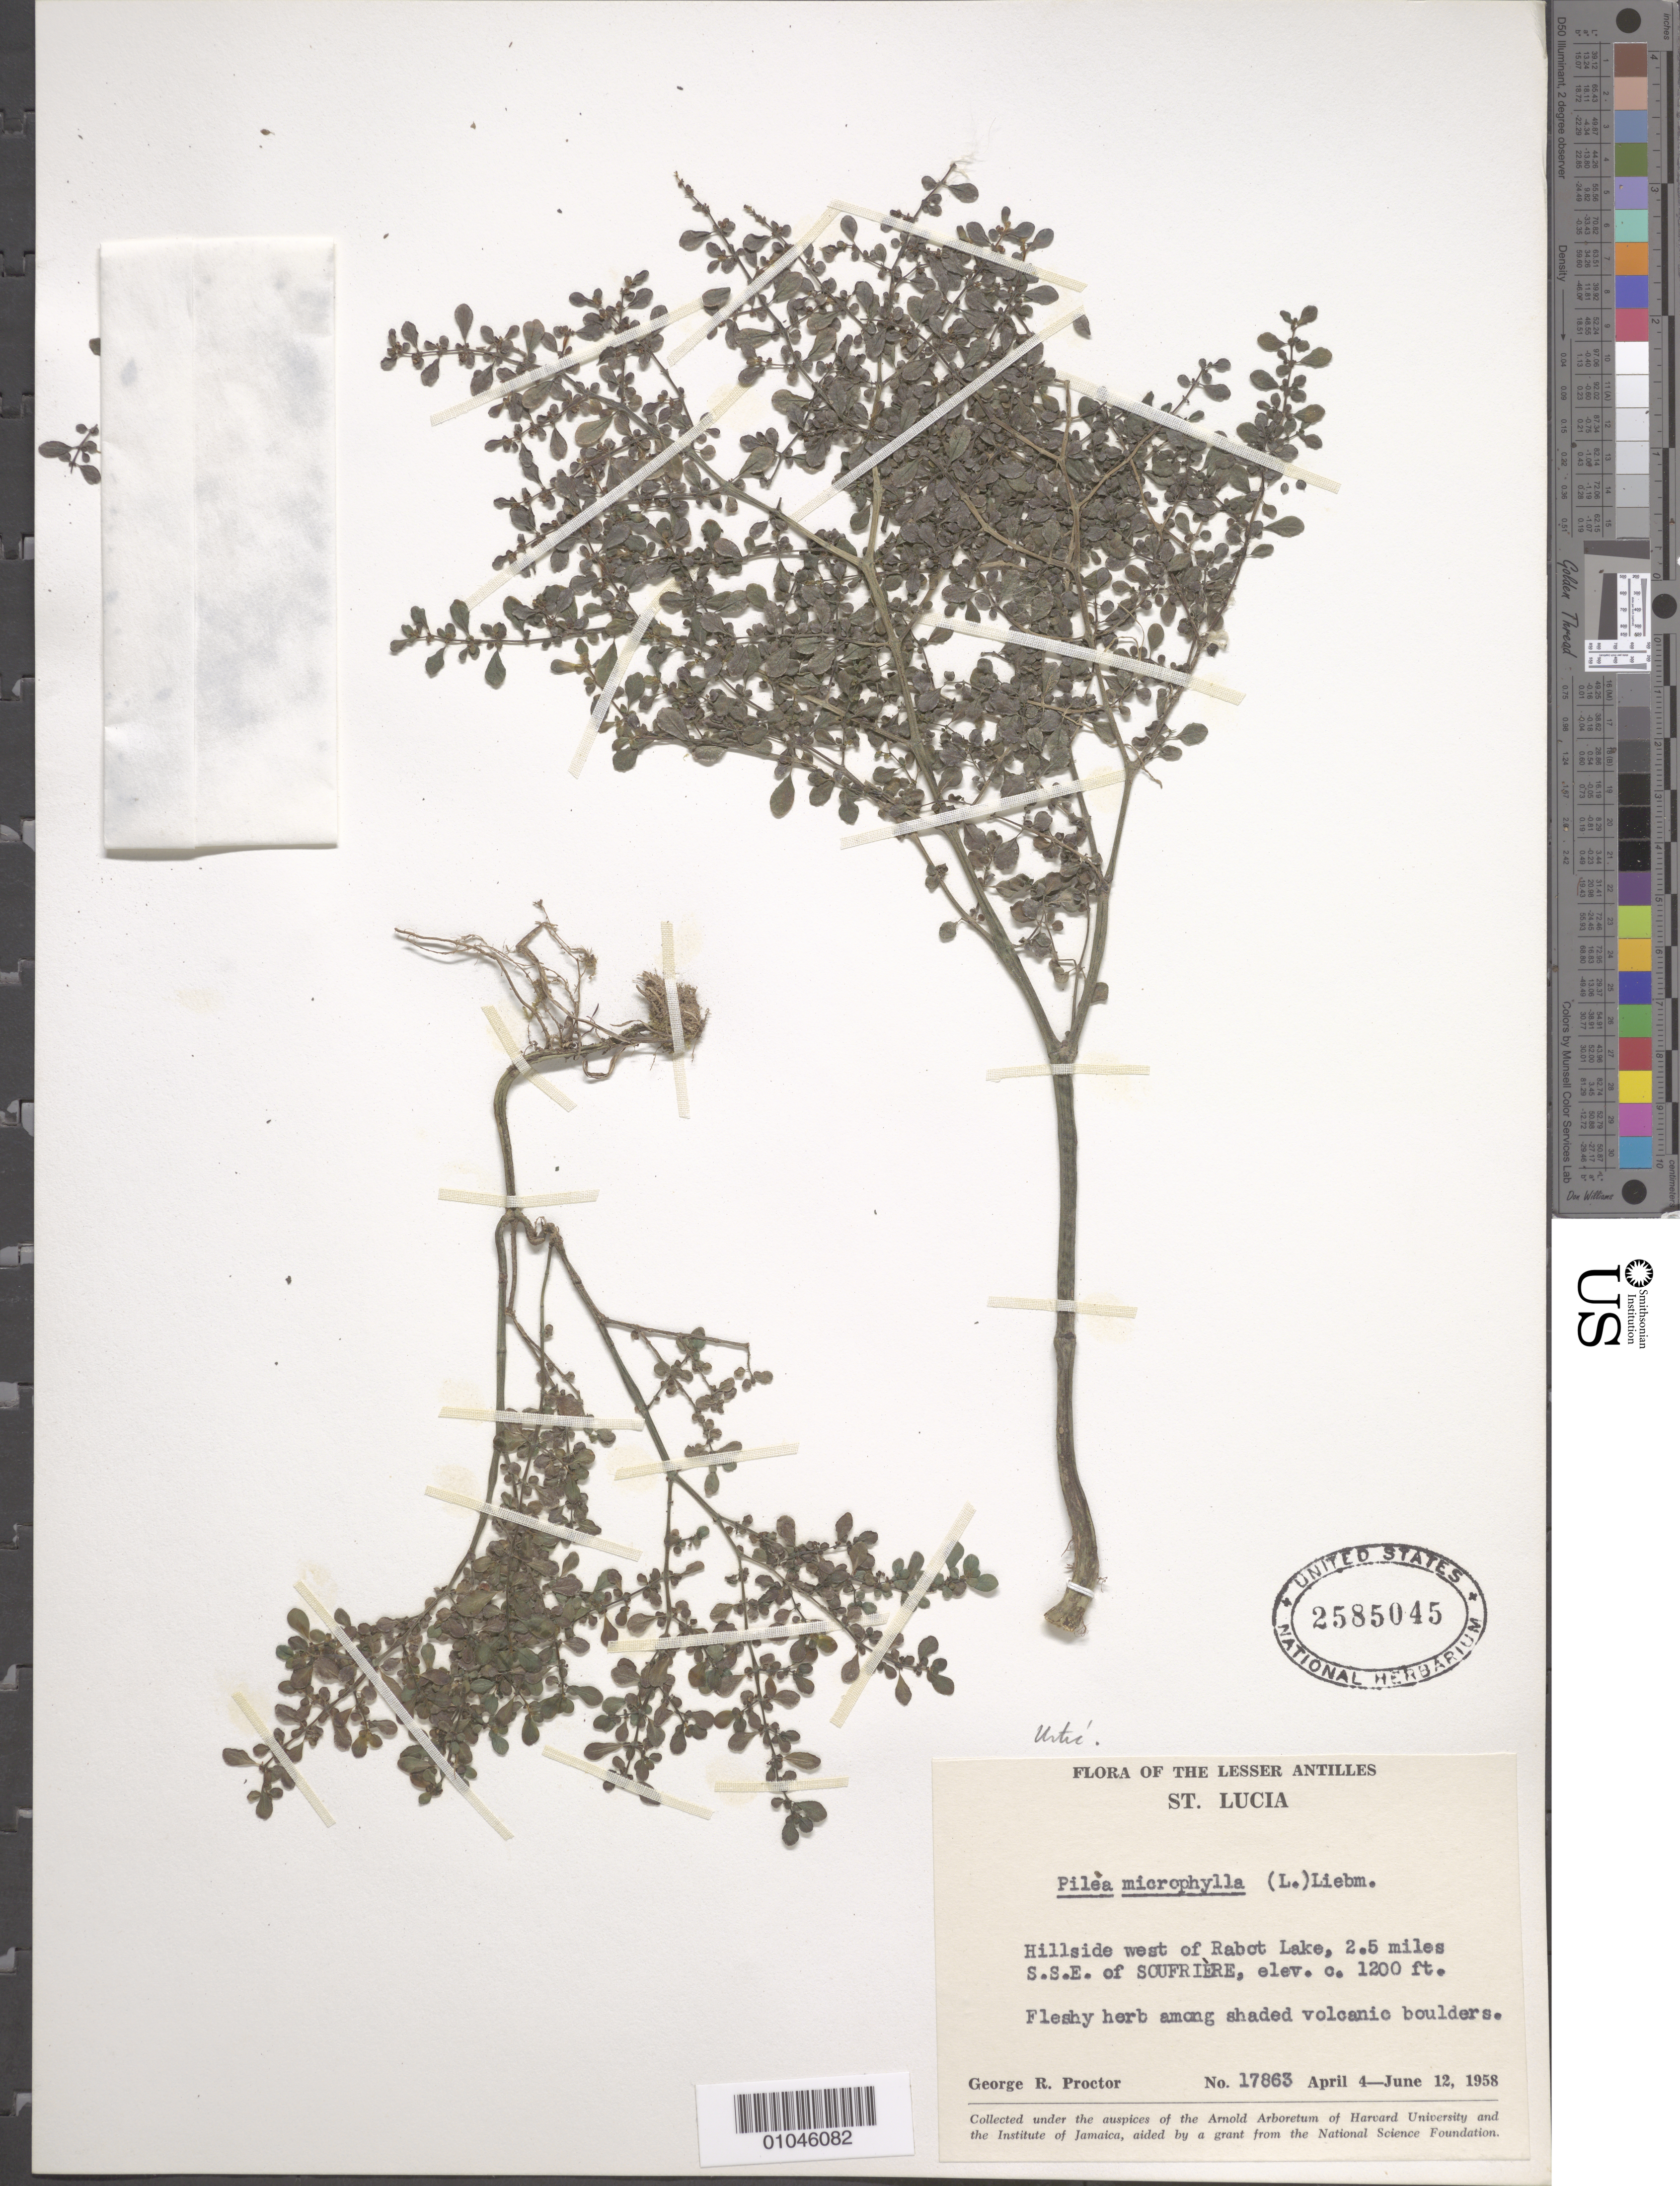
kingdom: Plantae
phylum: Tracheophyta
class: Magnoliopsida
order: Rosales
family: Urticaceae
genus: Pilea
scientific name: Pilea microphylla var. microphylla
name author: (L.) Liebm.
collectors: G. R. Proctor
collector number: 17863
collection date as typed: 04 Apr 1958 to 12 Jun 1958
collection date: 1958-04-04/1958-06-12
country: St. Lucia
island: St. Lucia I.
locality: Hillside W of Rabot Lake, 2.5 miles SSE of Soufriere. Fleshy herb among shaded volcanic boulders.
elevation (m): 366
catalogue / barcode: US 2585045